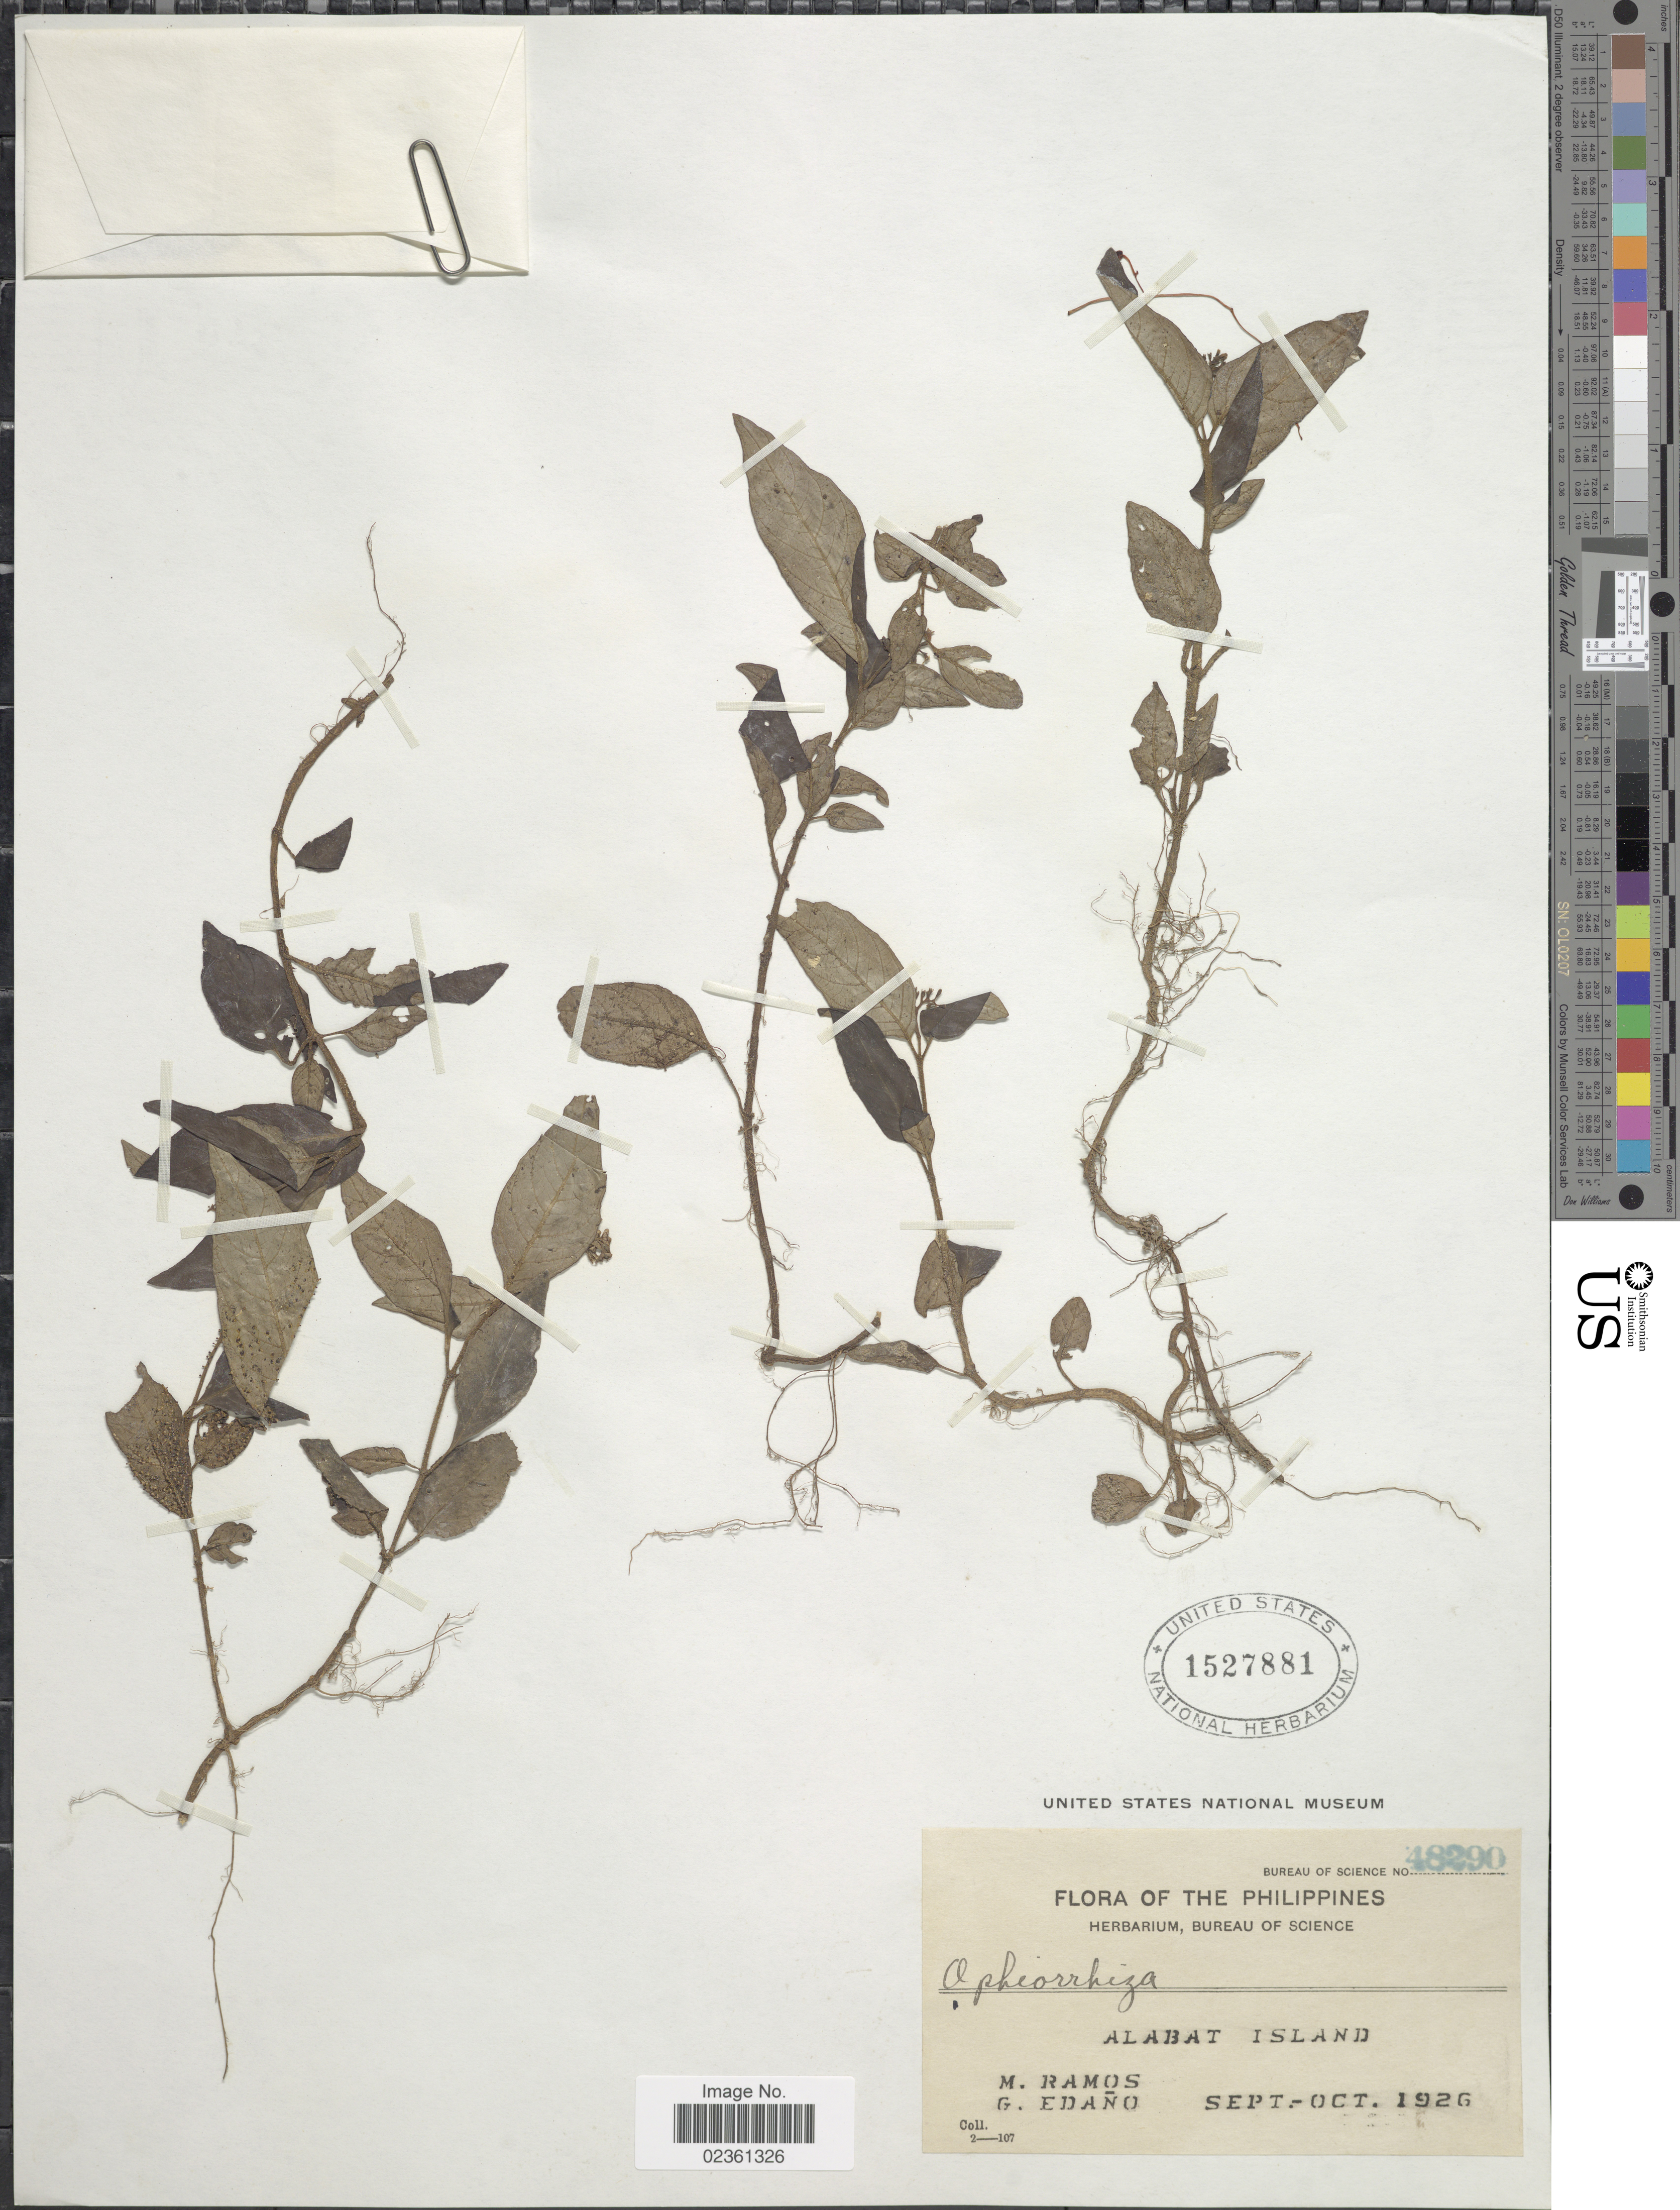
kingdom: Plantae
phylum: Tracheophyta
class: Magnoliopsida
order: Gentianales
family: Rubiaceae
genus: Ophiorrhiza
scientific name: Ophiorrhiza sp.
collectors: M. Ramos & G. Edaño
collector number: Bureau of Science 48290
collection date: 1926-09/1926-10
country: Philippines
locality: Alabat Island.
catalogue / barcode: US 1527881